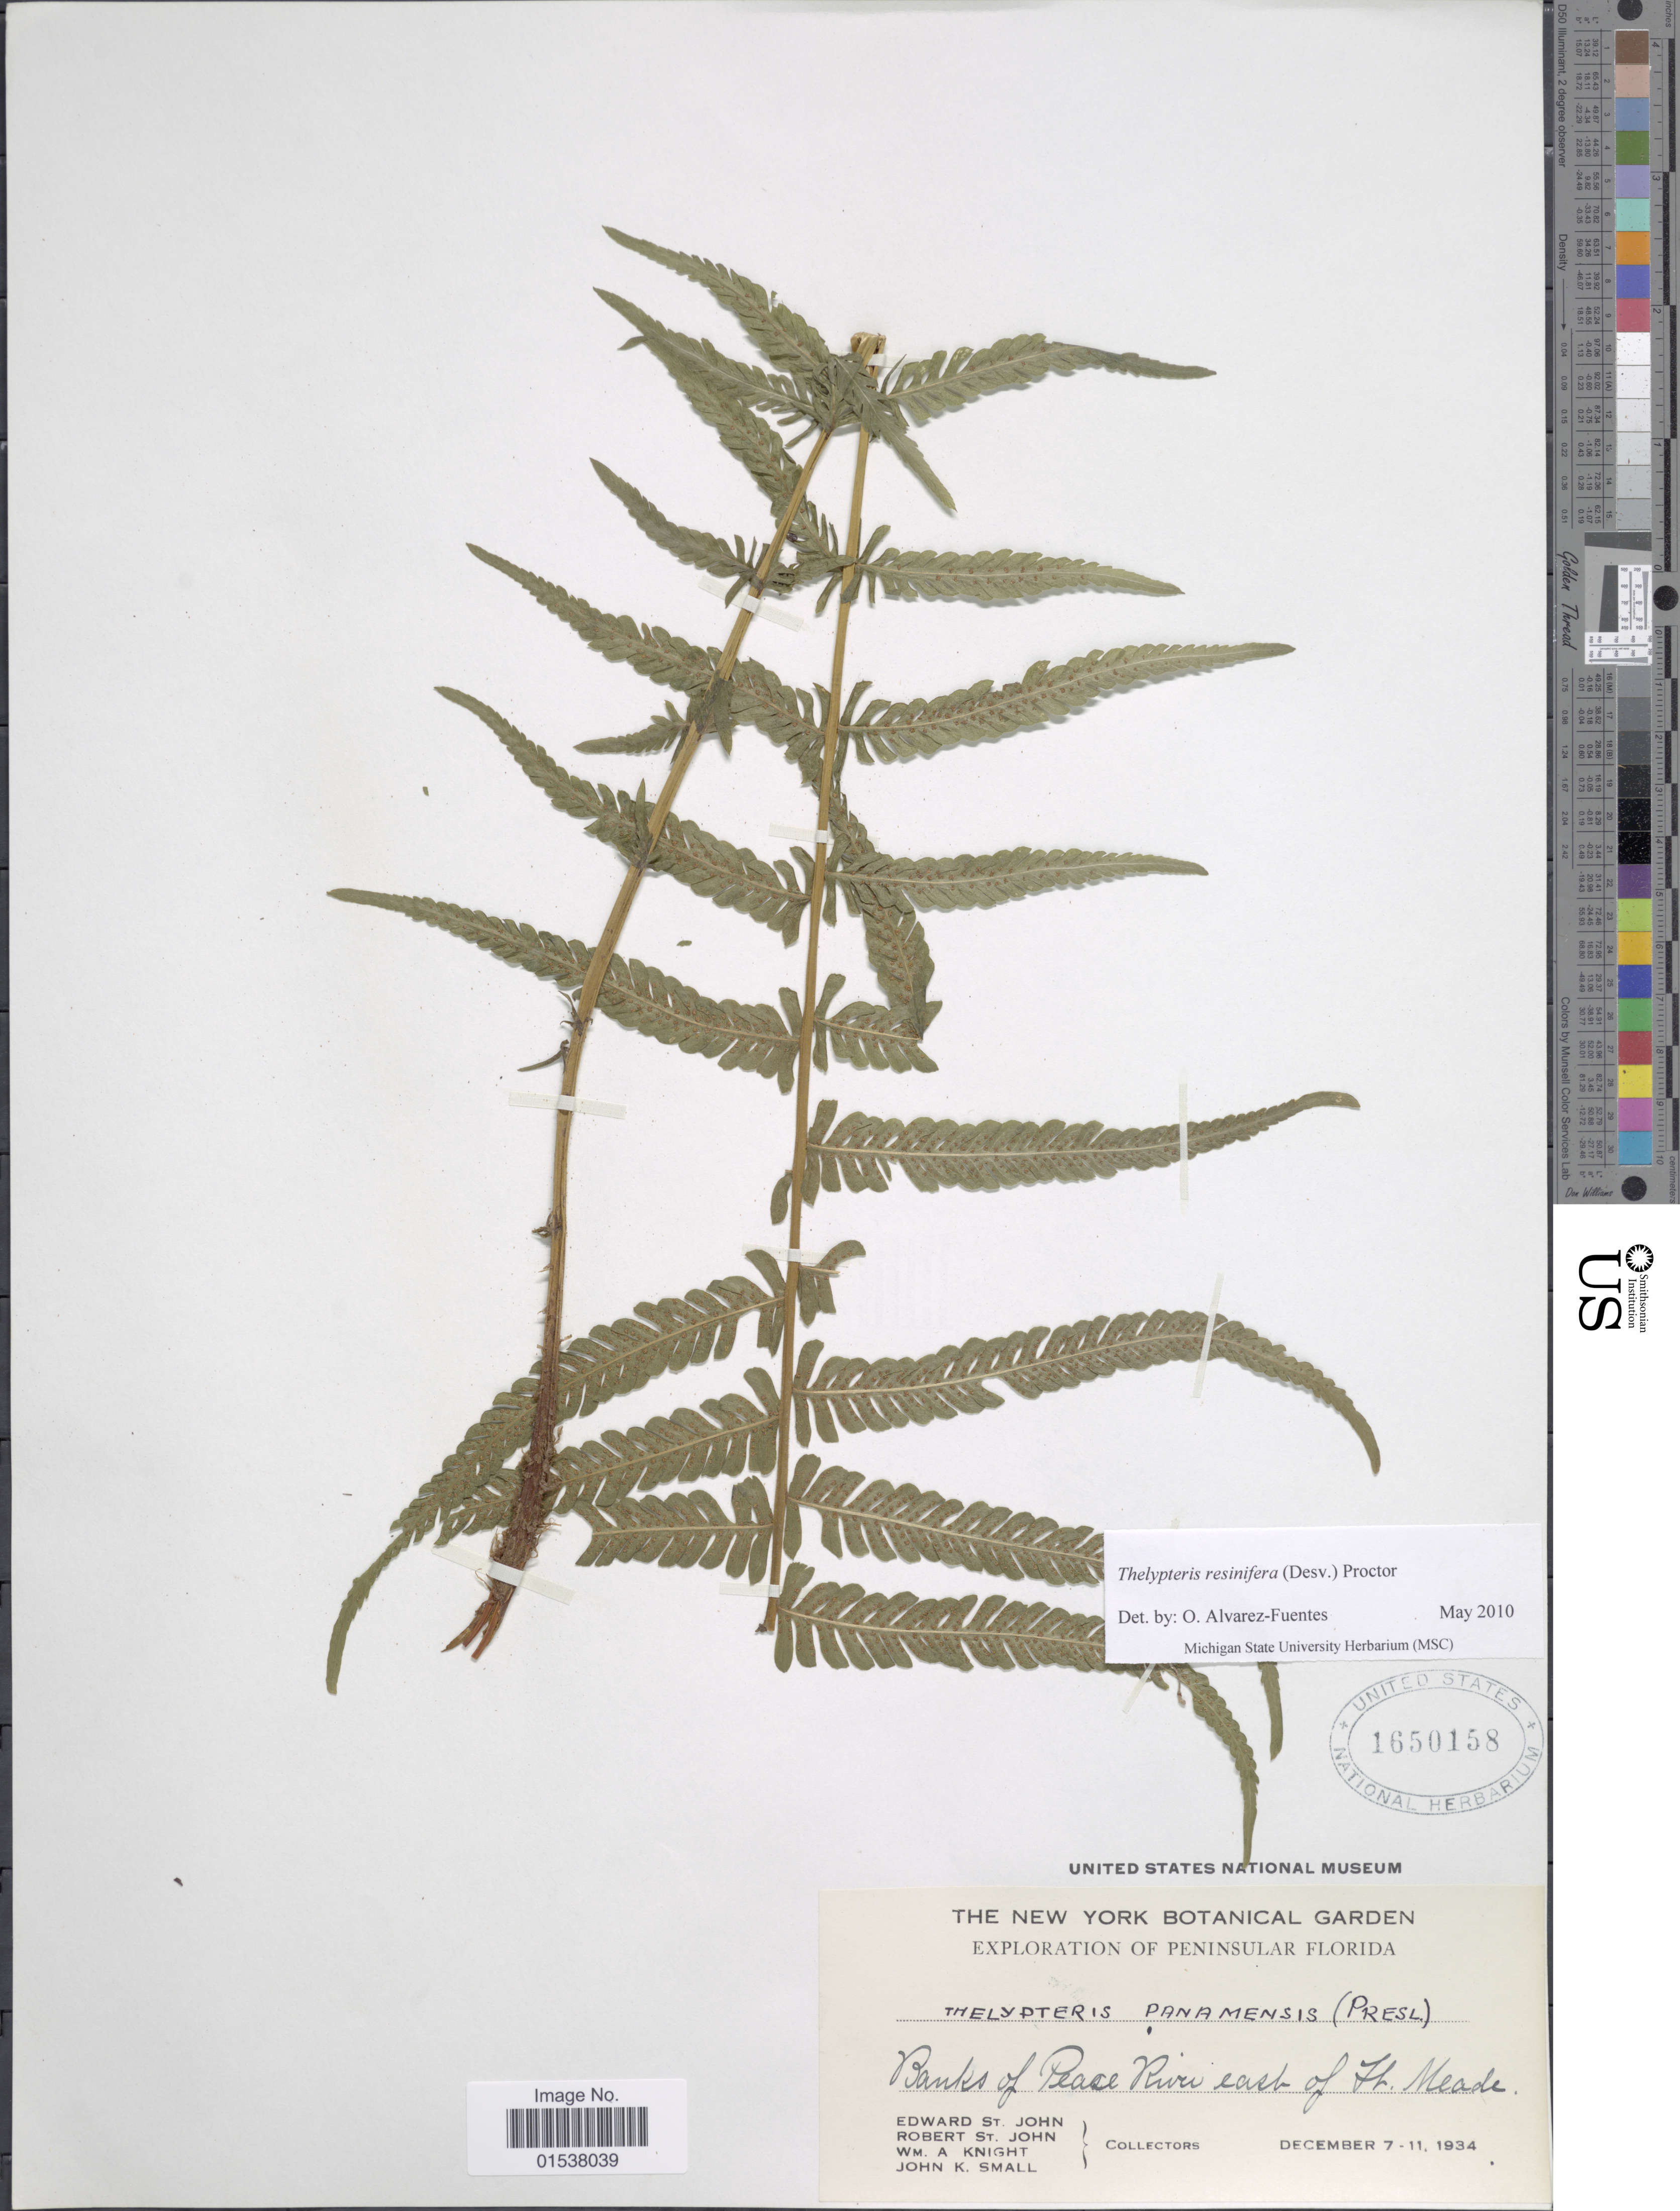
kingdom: Plantae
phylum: Tracheophyta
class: Polypodiopsida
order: Polypodiales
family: Thelypteridaceae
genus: Amauropelta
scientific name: Amauropelta resinifera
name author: (Desv.) Pic. Serm.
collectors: E. P. St. John, R. P. St. John, W. Knight & J. K. Small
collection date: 1934-12-07/1934-12-11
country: United States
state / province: Florida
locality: Peninsular Florida, banks of Peace River, east of Ft. Meade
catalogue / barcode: US 1650158